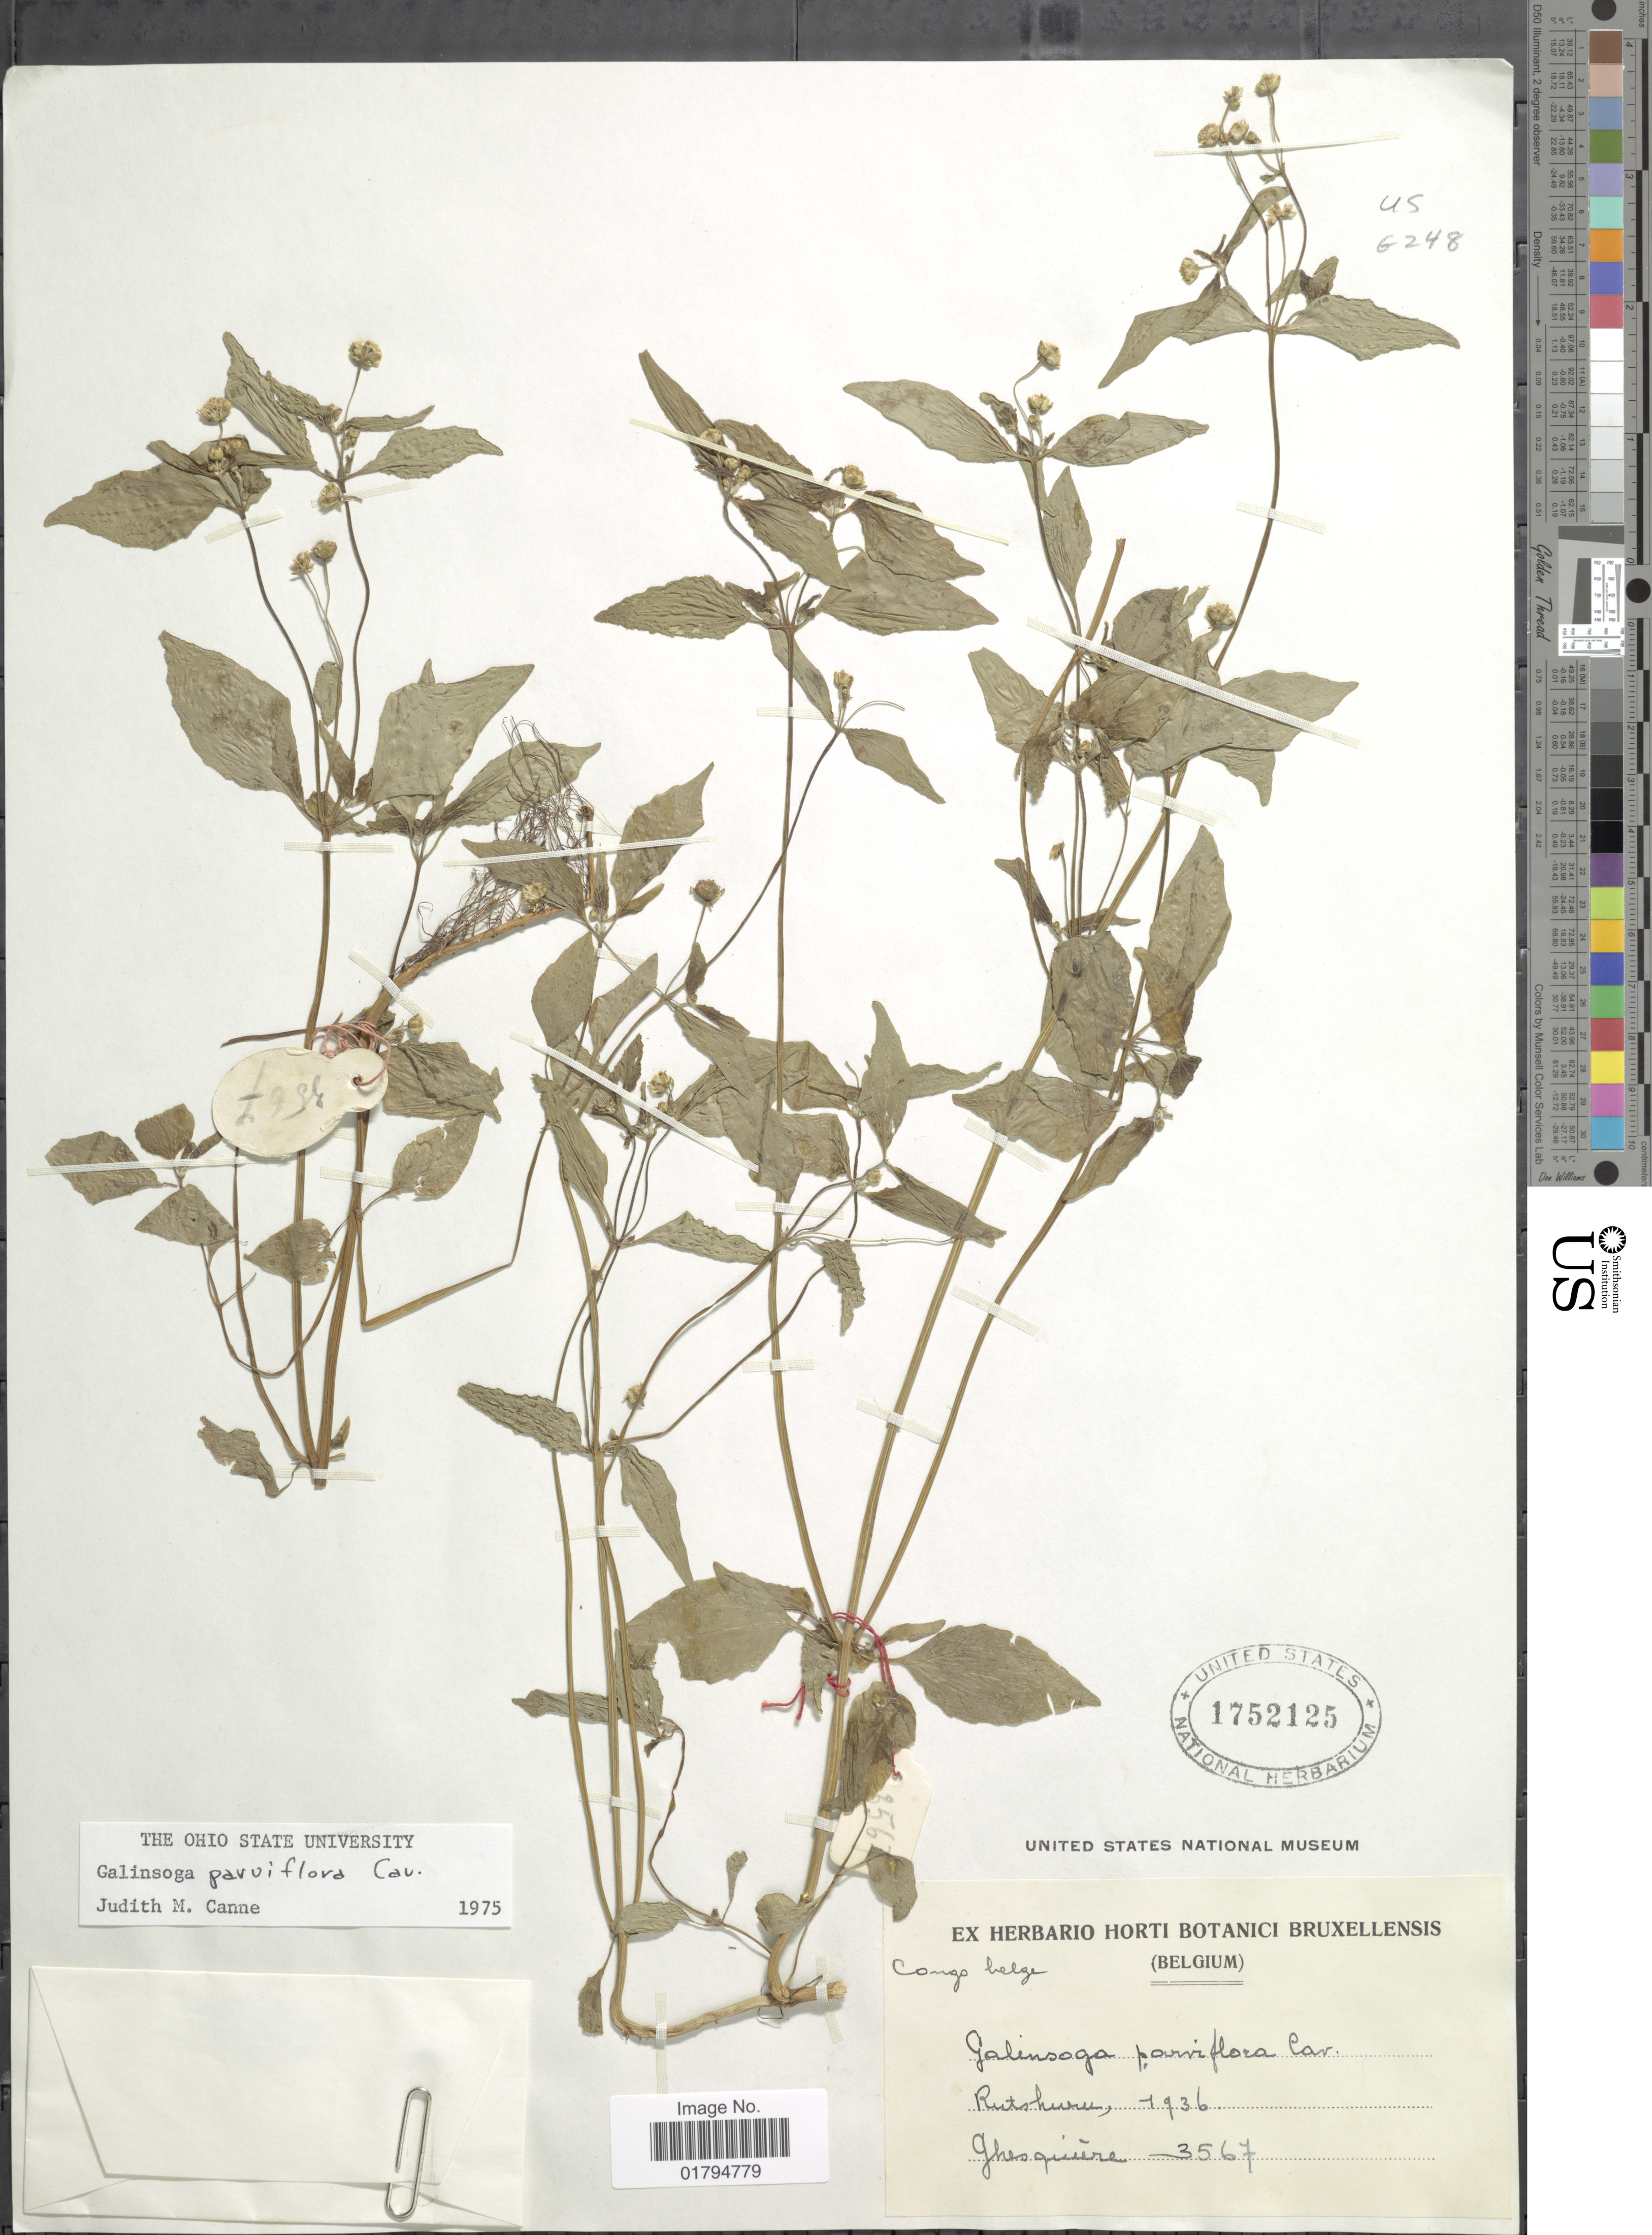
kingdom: Plantae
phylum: Tracheophyta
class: Magnoliopsida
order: Asterales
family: Asteraceae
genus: Galinsoga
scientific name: Galinsoga parviflora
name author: Cav.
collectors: Ghesquière.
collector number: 3567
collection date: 1936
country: Congo, Democratic Republic of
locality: Rutshuru, Congo Belge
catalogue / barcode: US 1752125